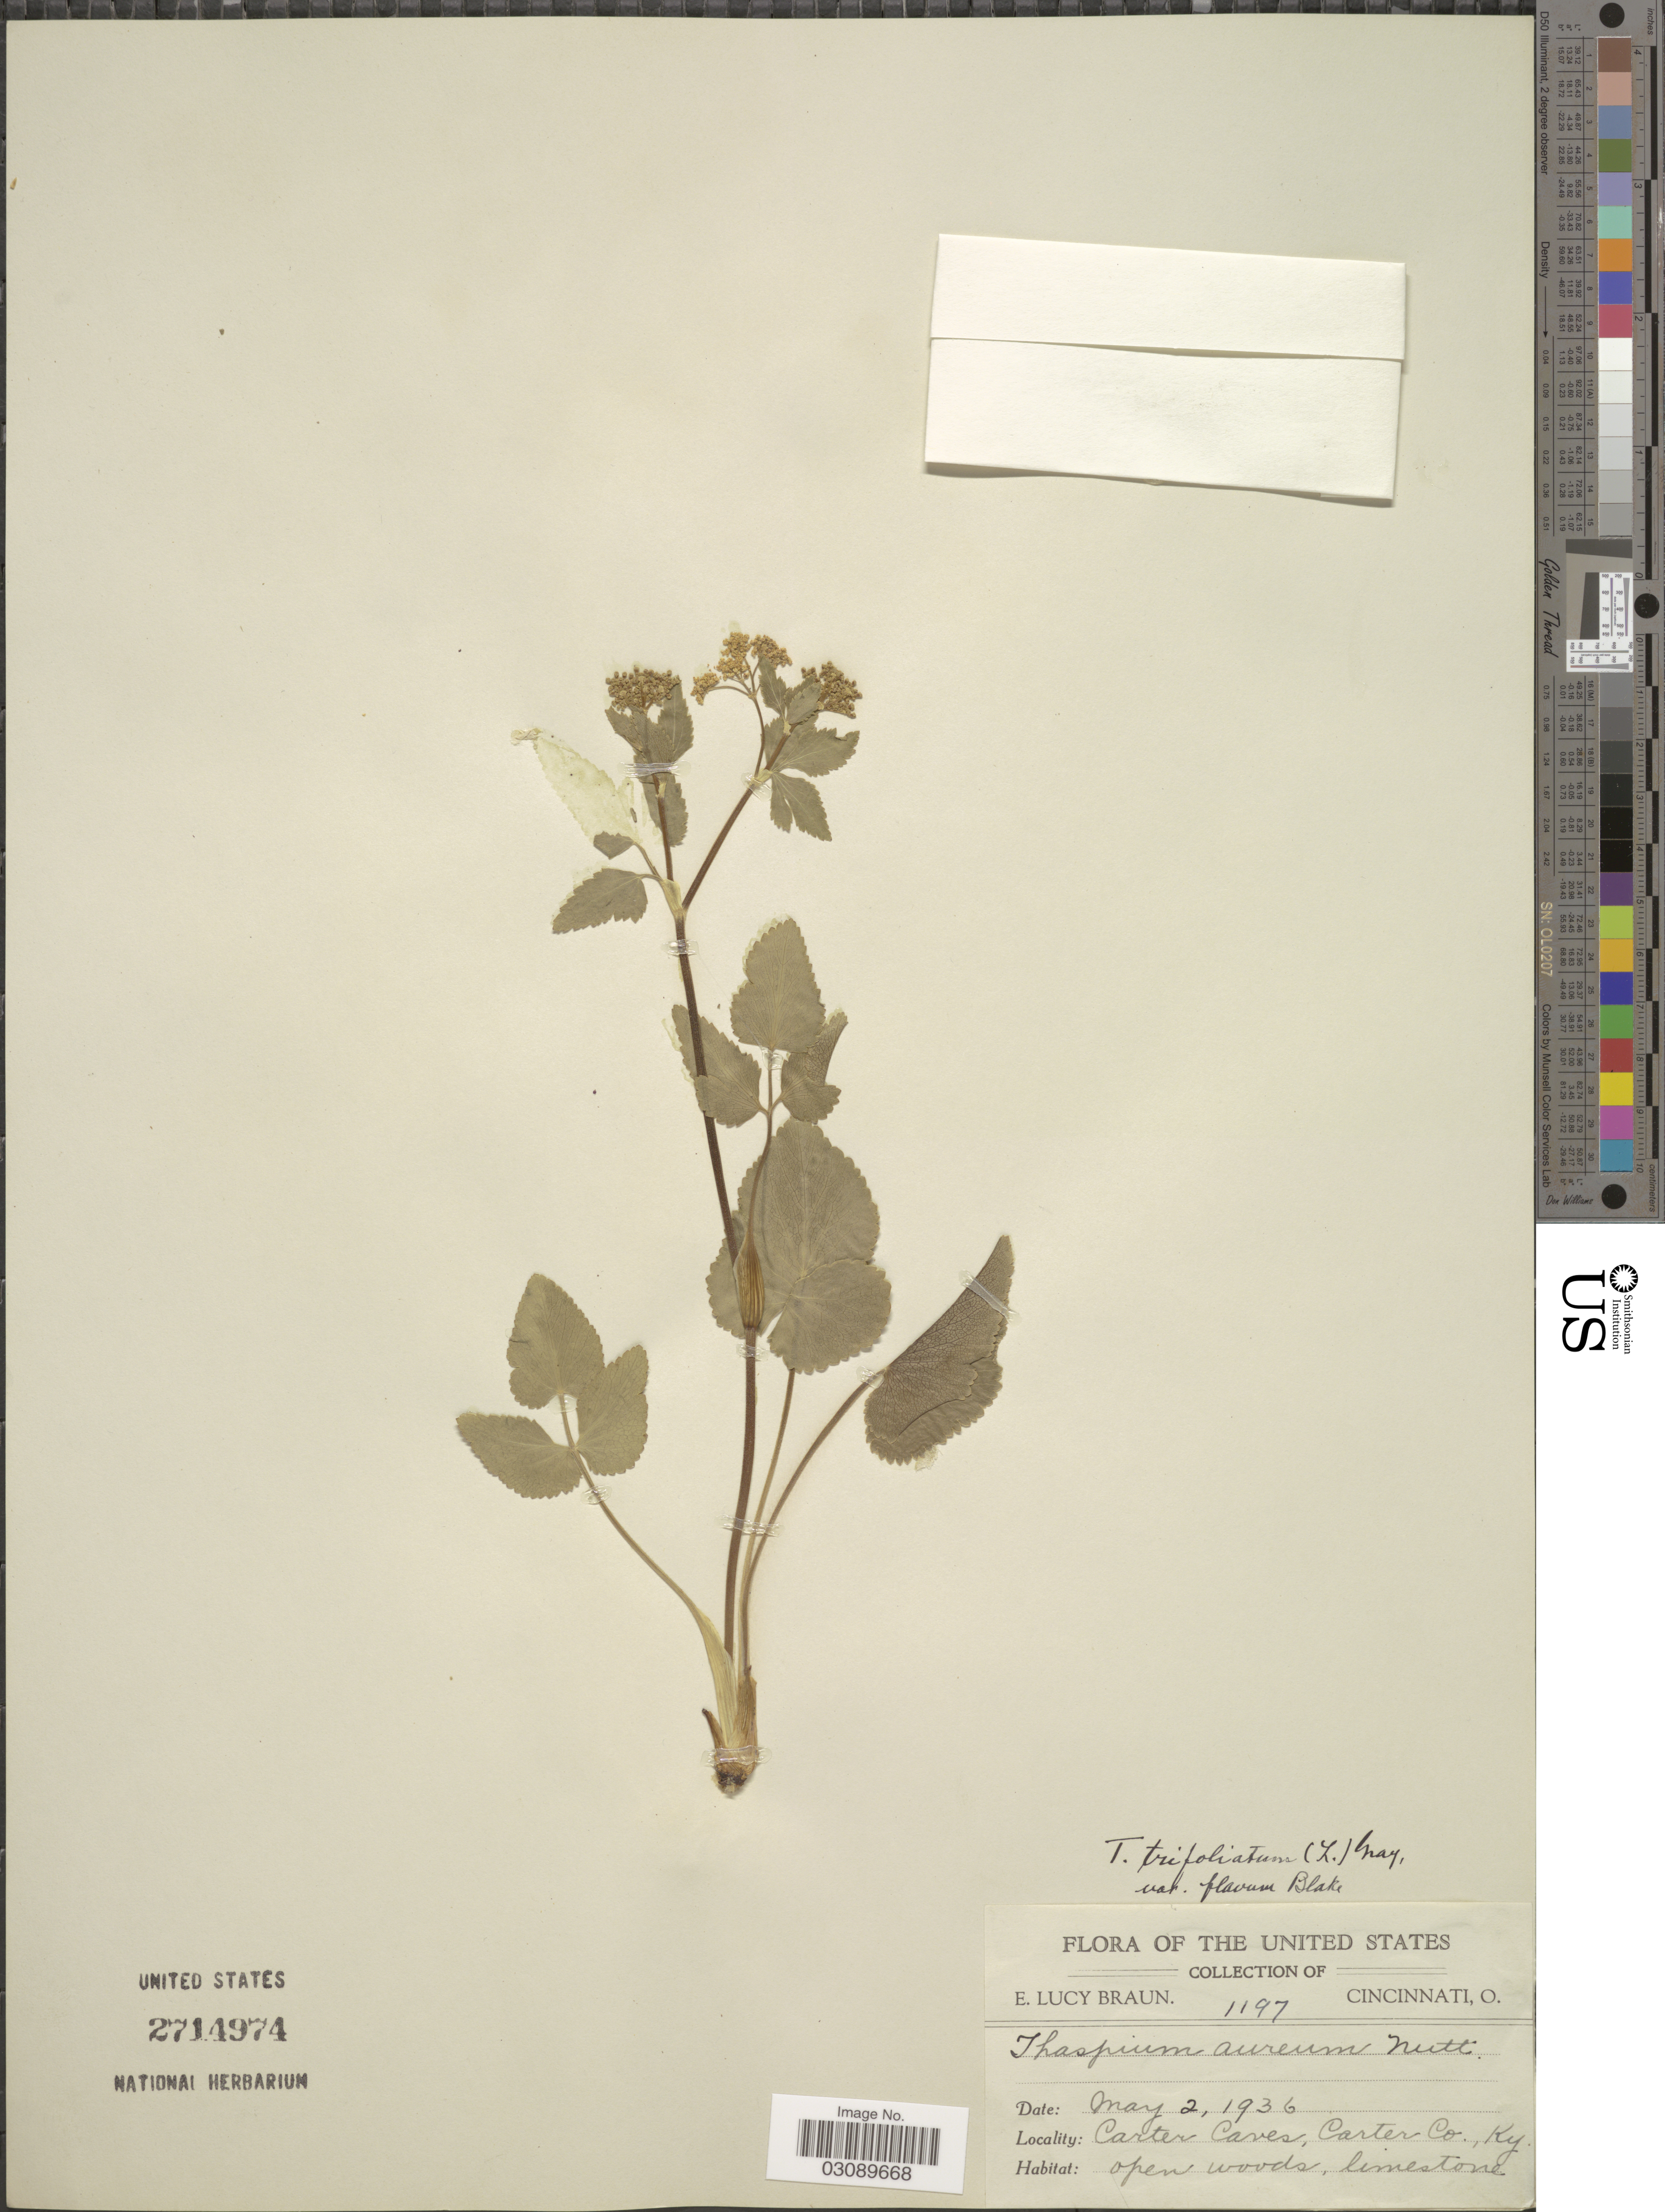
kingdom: Plantae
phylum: Tracheophyta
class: Magnoliopsida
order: Apiales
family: Apiaceae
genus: Thaspium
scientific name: Thaspium trifoliatum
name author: (L.) A. Gray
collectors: E. L. Braun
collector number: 1197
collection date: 1936-05-02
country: United States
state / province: Kentucky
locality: Carter Caves, Carter Co.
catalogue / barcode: US 2714974